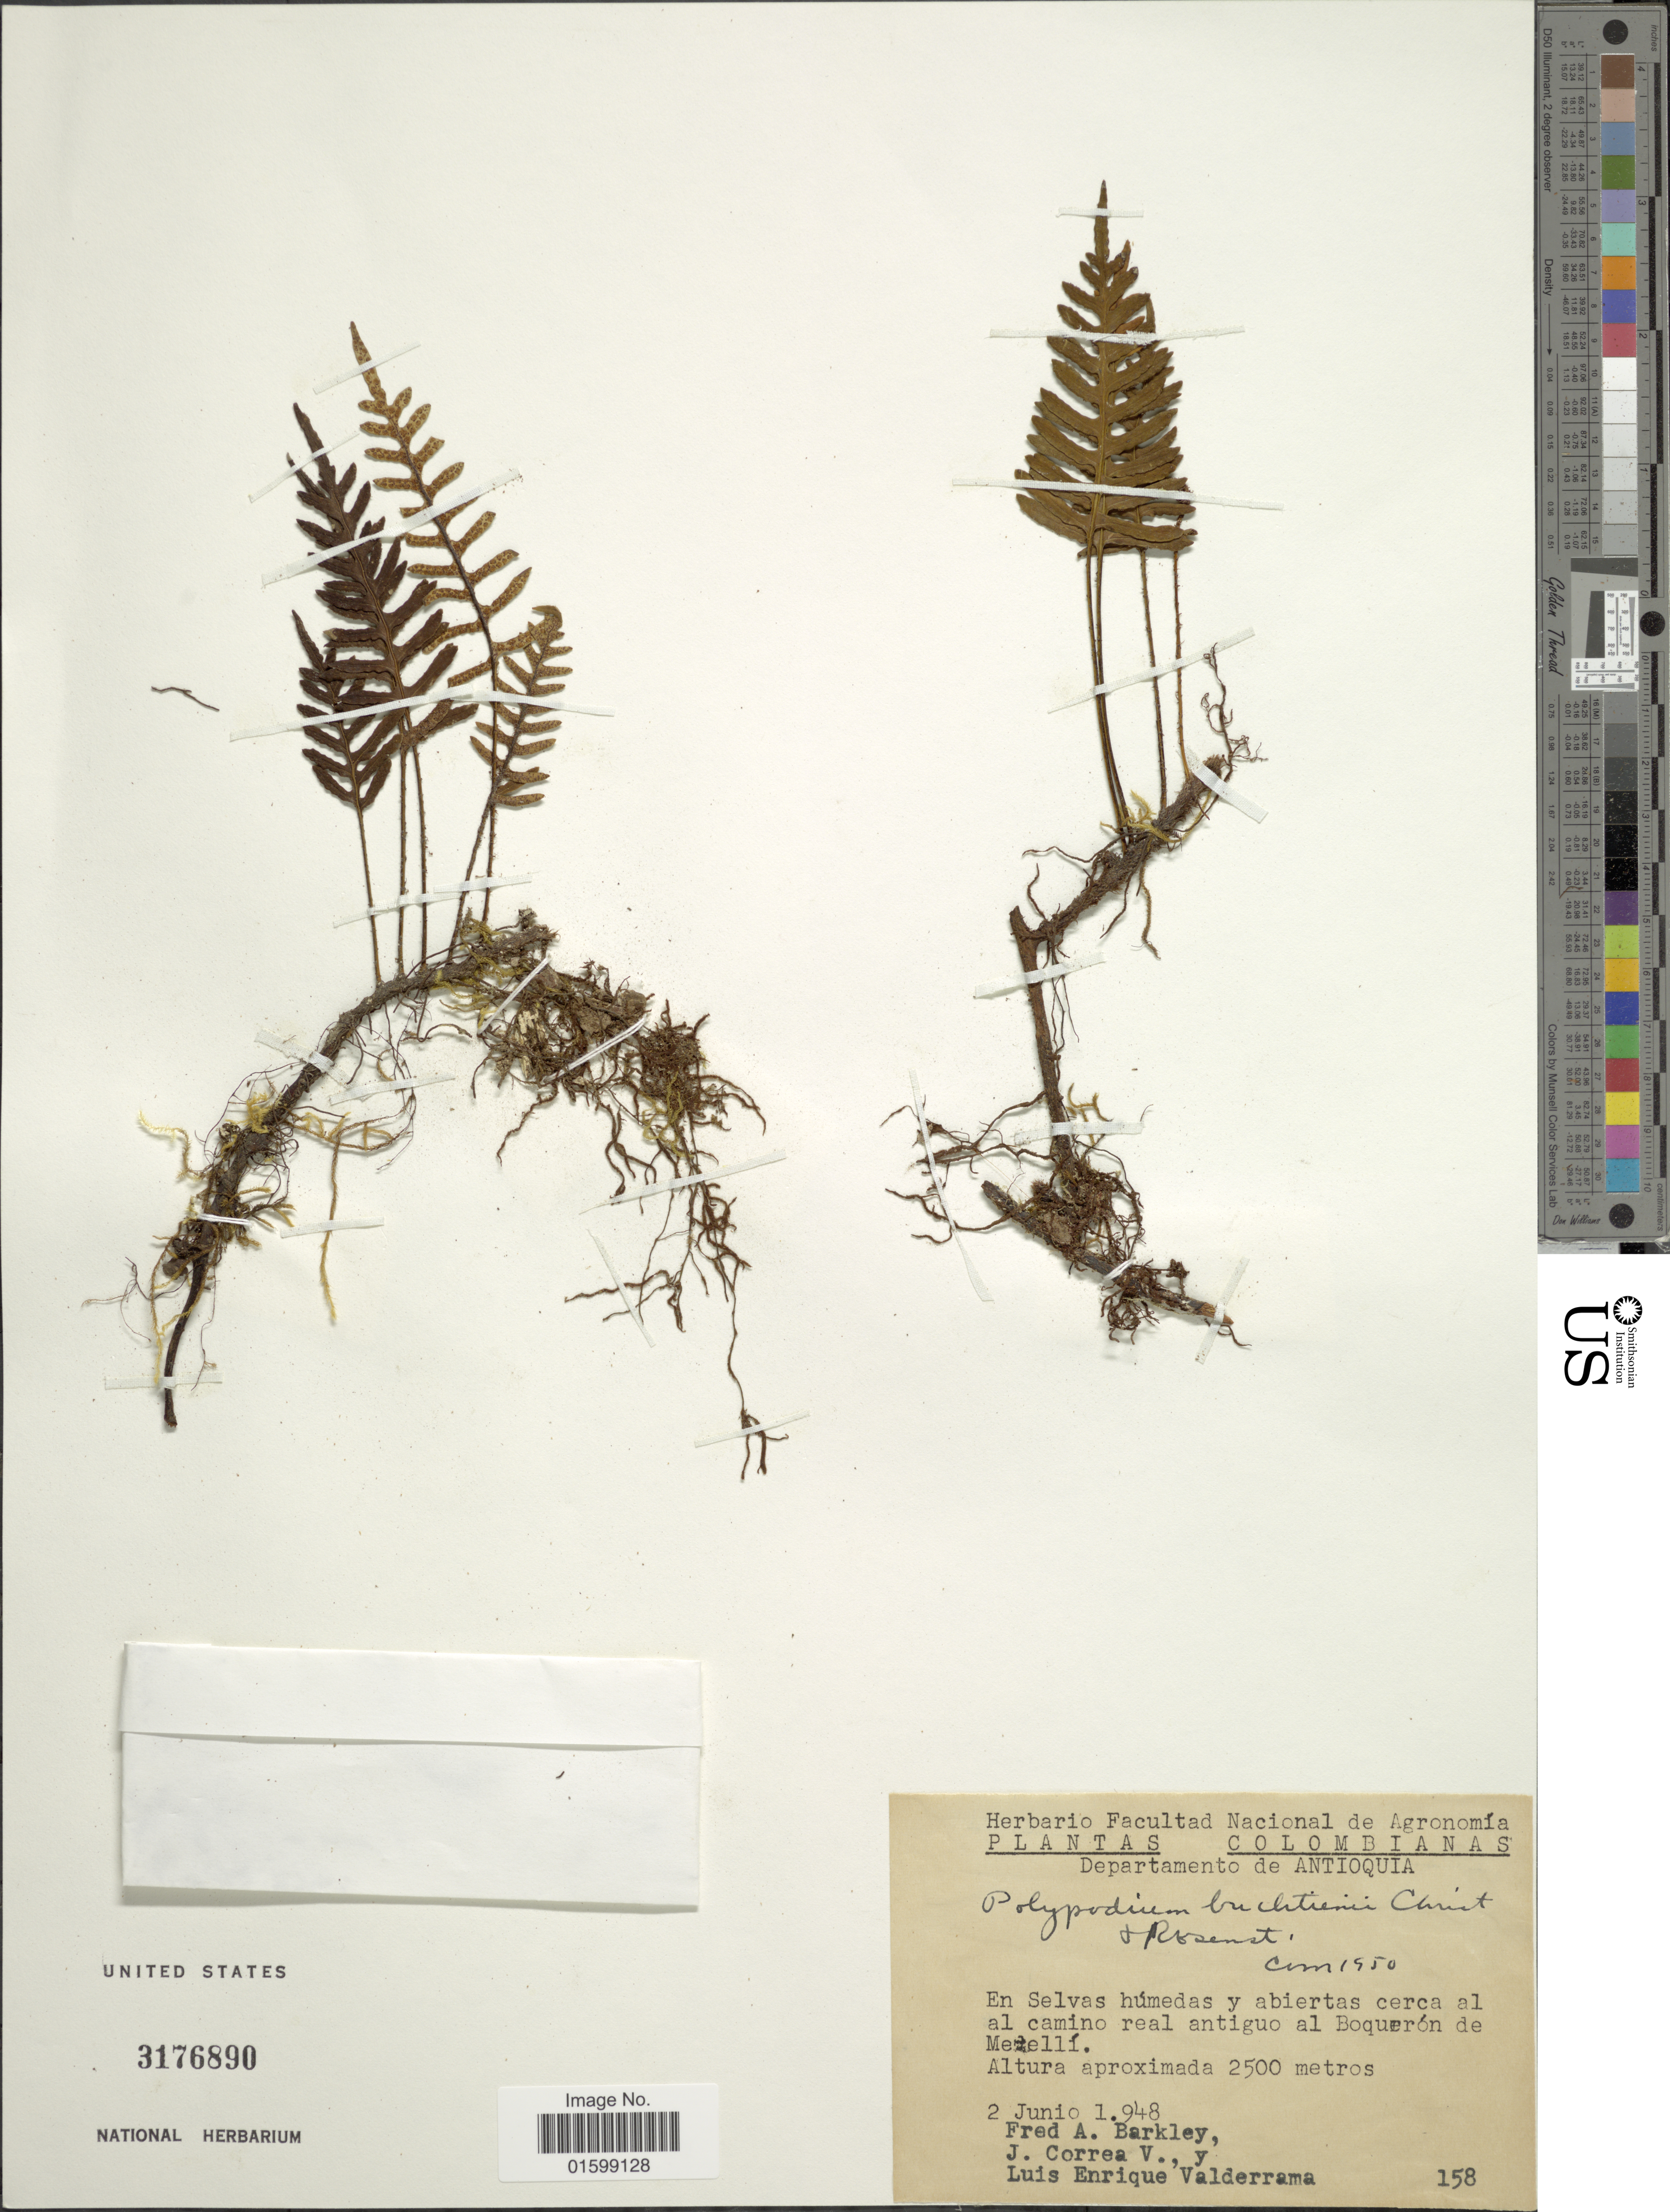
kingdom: Plantae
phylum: Tracheophyta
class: Polypodiopsida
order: Polypodiales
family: Polypodiaceae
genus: Pleopeltis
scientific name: Pleopeltis buchtienii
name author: (Christ & Rosenst.) A.R. Sm.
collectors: F. A. Barkley, J. Correa V. & L. E. Valderrama V.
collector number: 158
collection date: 1948-06-02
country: Colombia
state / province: Antioquia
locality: En Selvas húmedas y abiertas cerca al al camino real antiguo al Boquerón de Metellí [interpreted]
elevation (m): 2500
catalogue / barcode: US 3176890